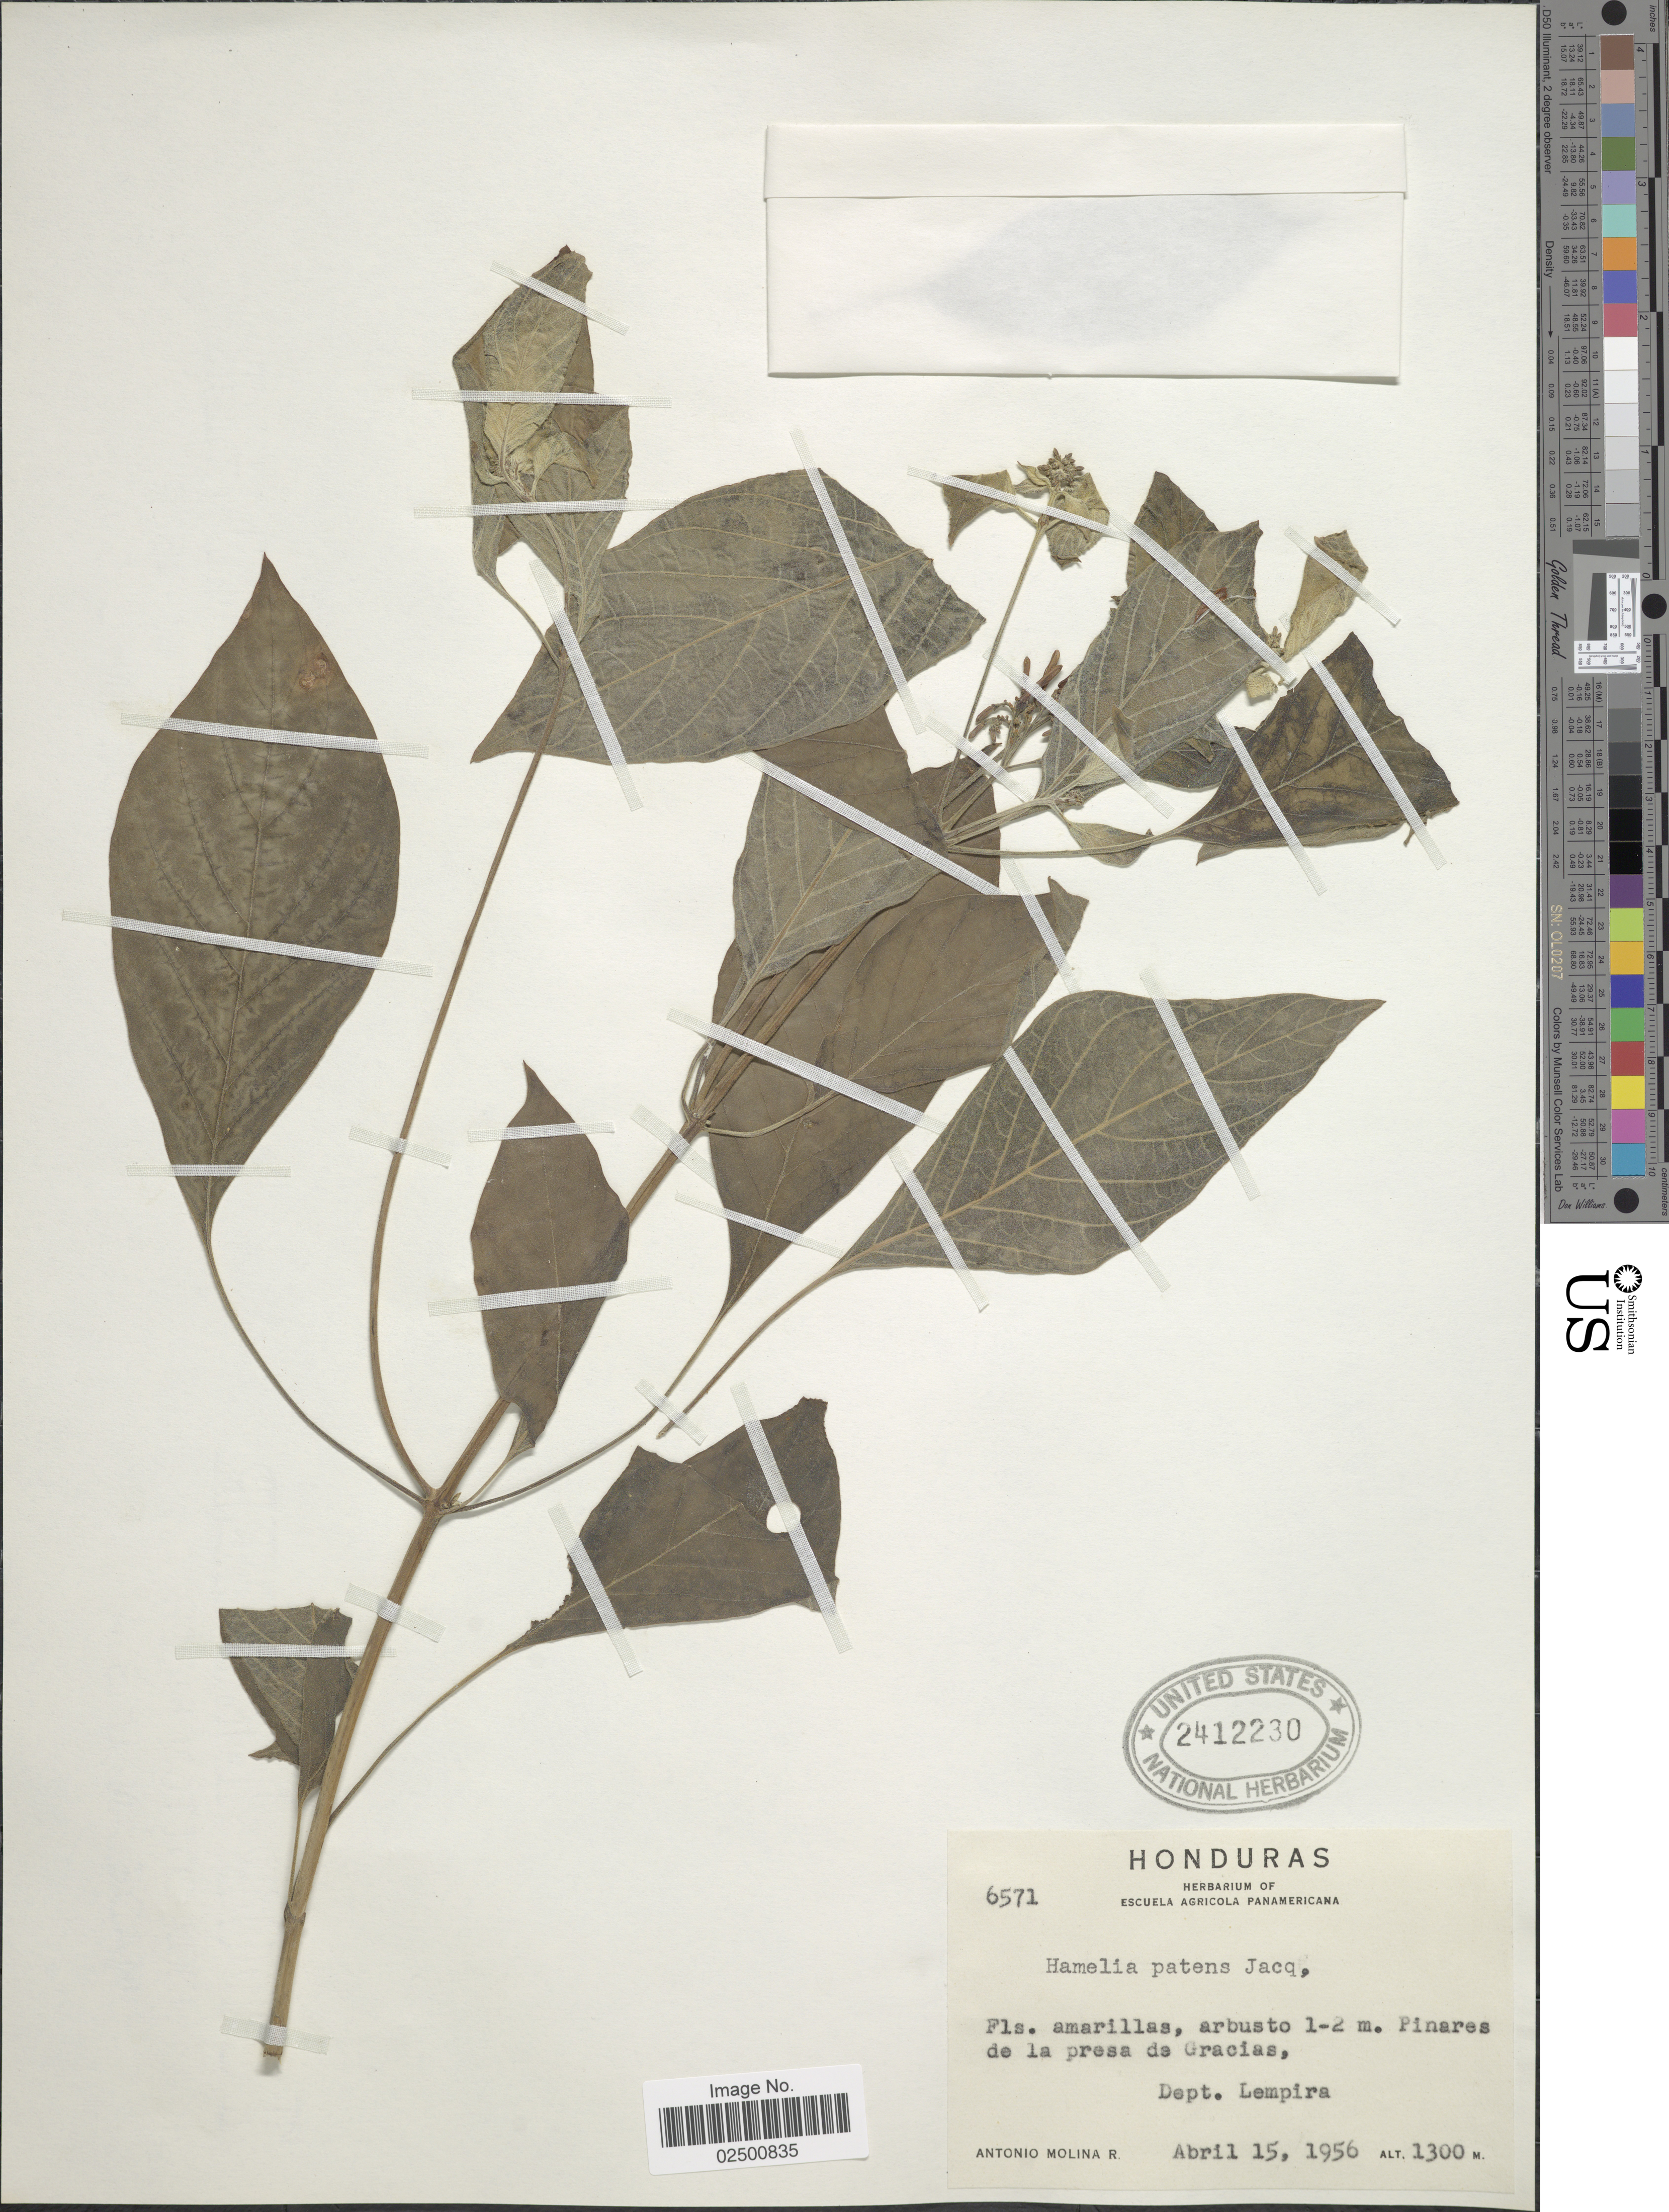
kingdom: Plantae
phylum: Tracheophyta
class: Magnoliopsida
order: Gentianales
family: Rubiaceae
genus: Hamelia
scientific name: Hamelia patens var. patens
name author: Jacq.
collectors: A. Molina R.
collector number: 6571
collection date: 1956-04-15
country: Honduras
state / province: Lempira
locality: Pinares de la presa de Gracias, Dept. Lempira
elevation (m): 1300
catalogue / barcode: US 2412230